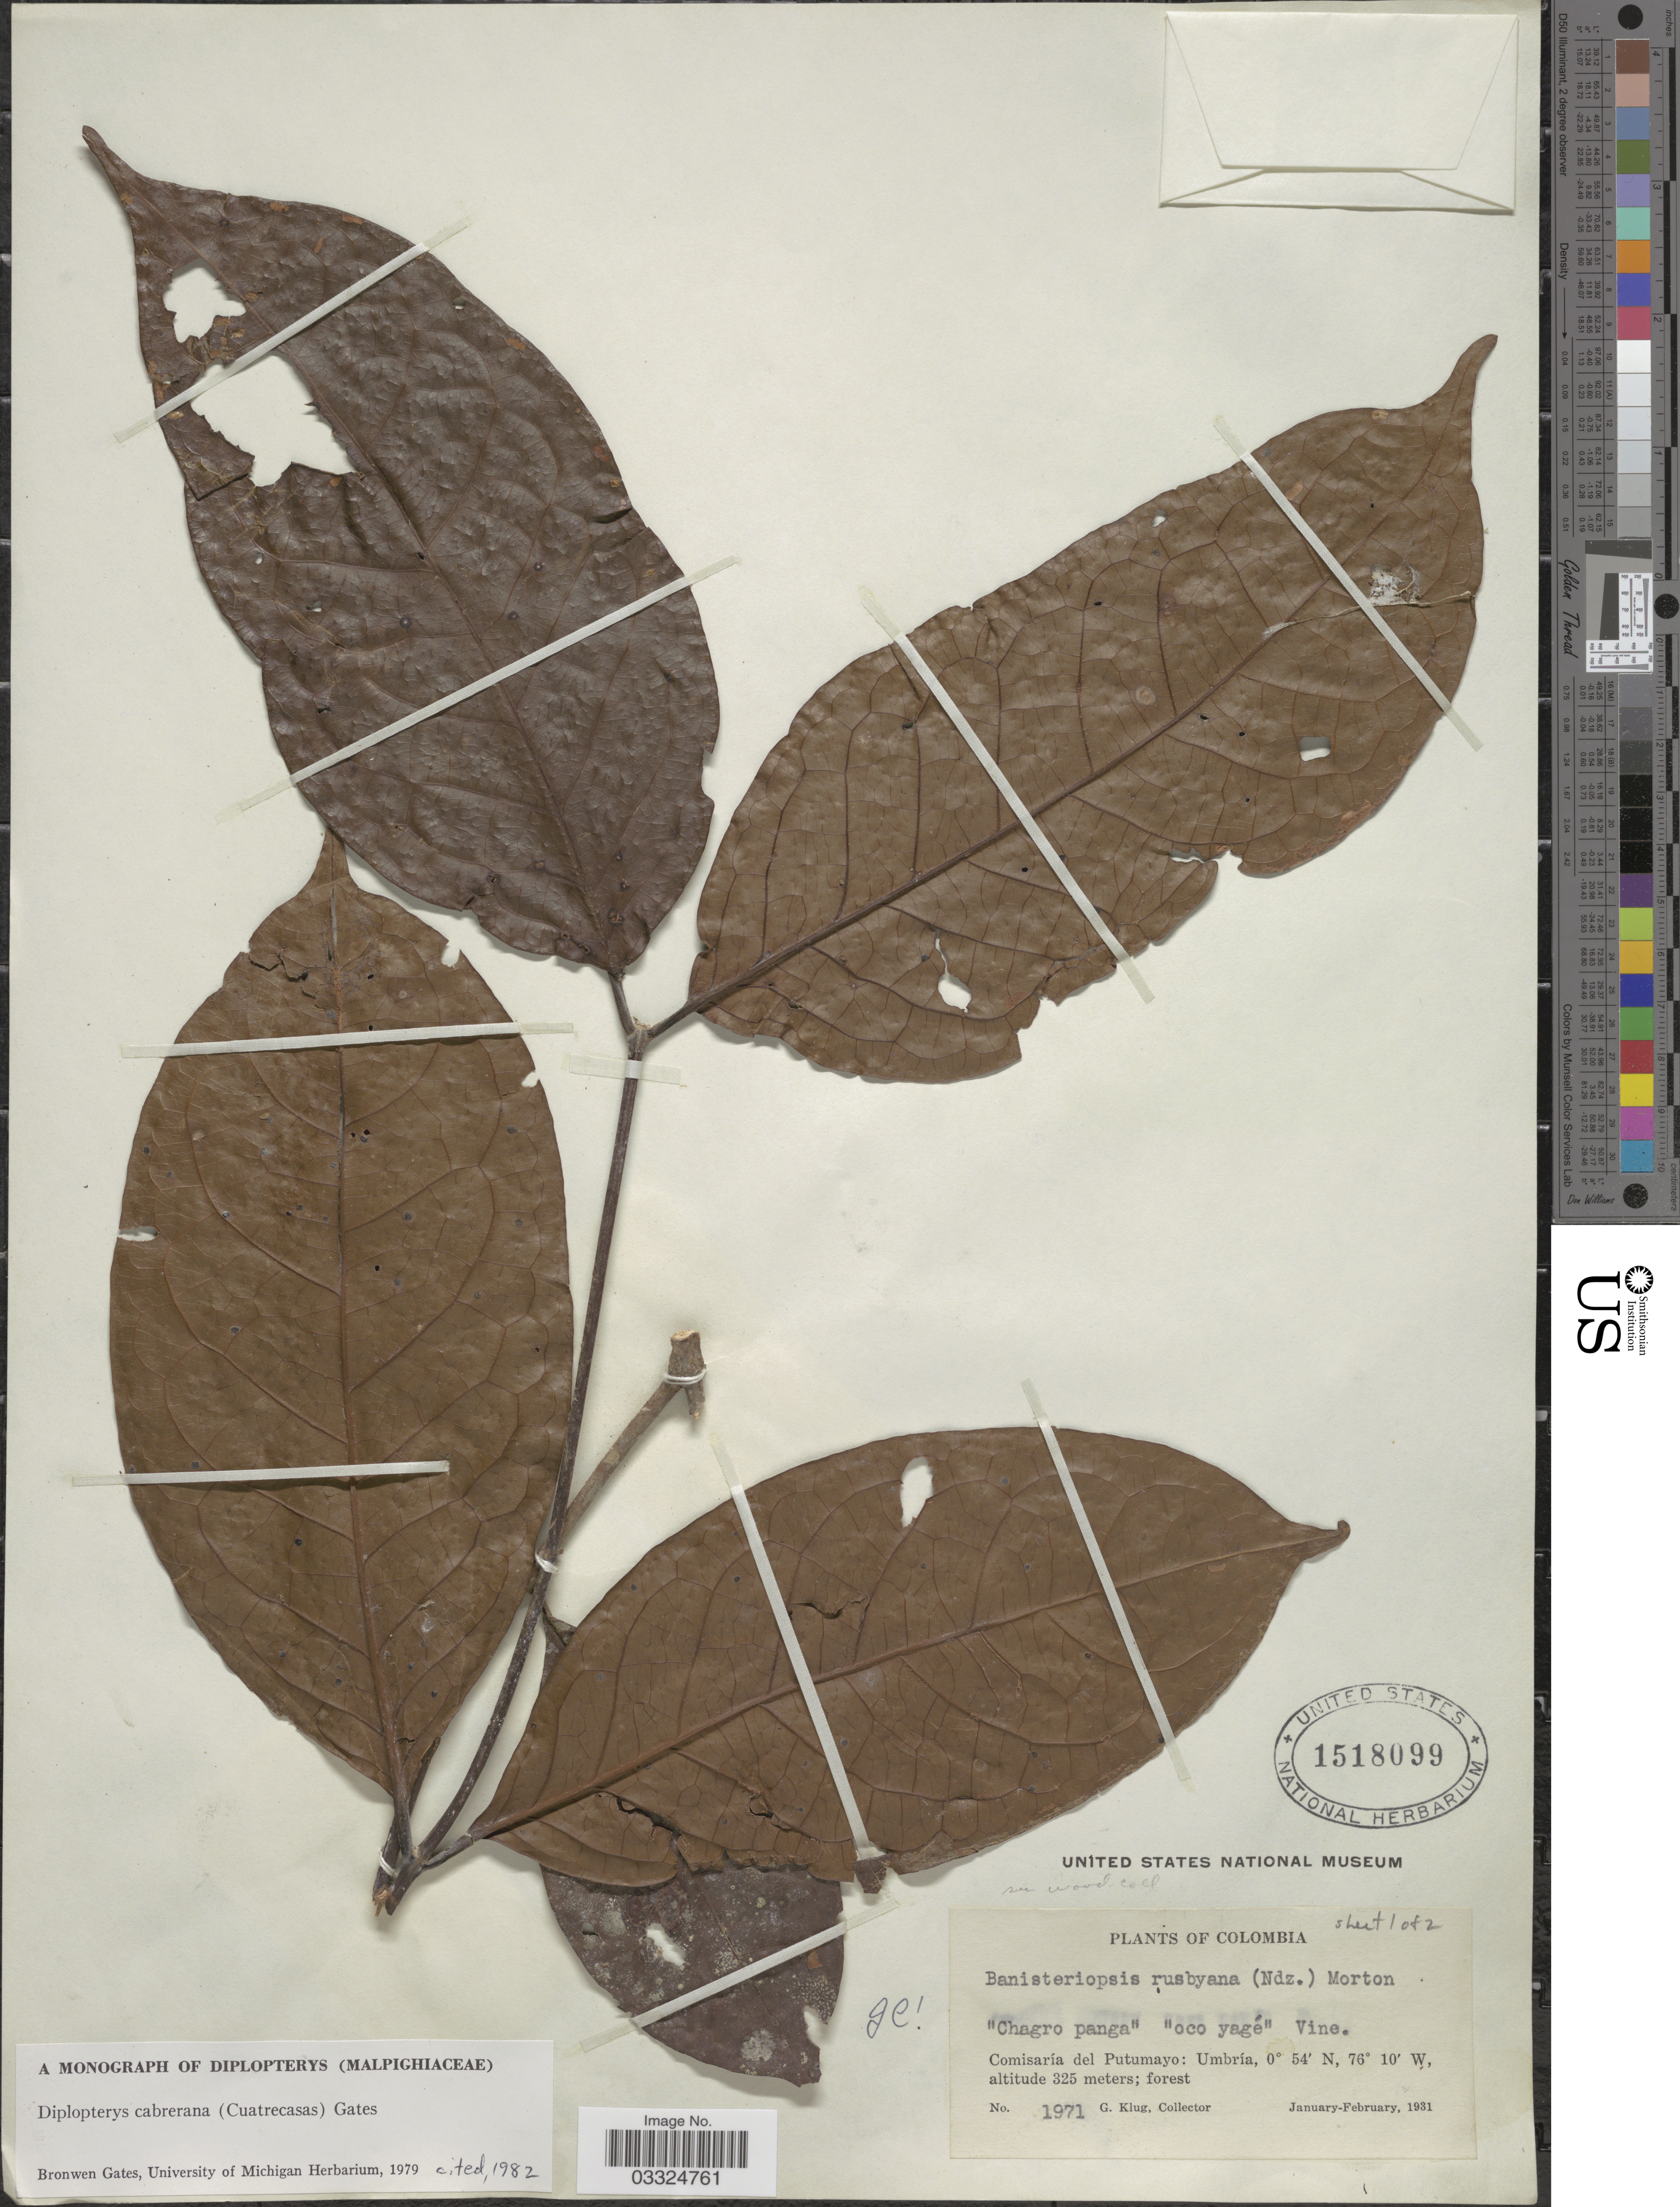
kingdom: Plantae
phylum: Tracheophyta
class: Magnoliopsida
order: Malpighiales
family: Malpighiaceae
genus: Diplopterys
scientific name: Diplopterys cabrerana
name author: (Cuatrec.) B. Gates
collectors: G. Klug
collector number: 1971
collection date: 1931-01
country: Colombia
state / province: Putumayo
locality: Comisaría del Putumayo: Umbría.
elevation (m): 325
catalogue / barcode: US 1518099